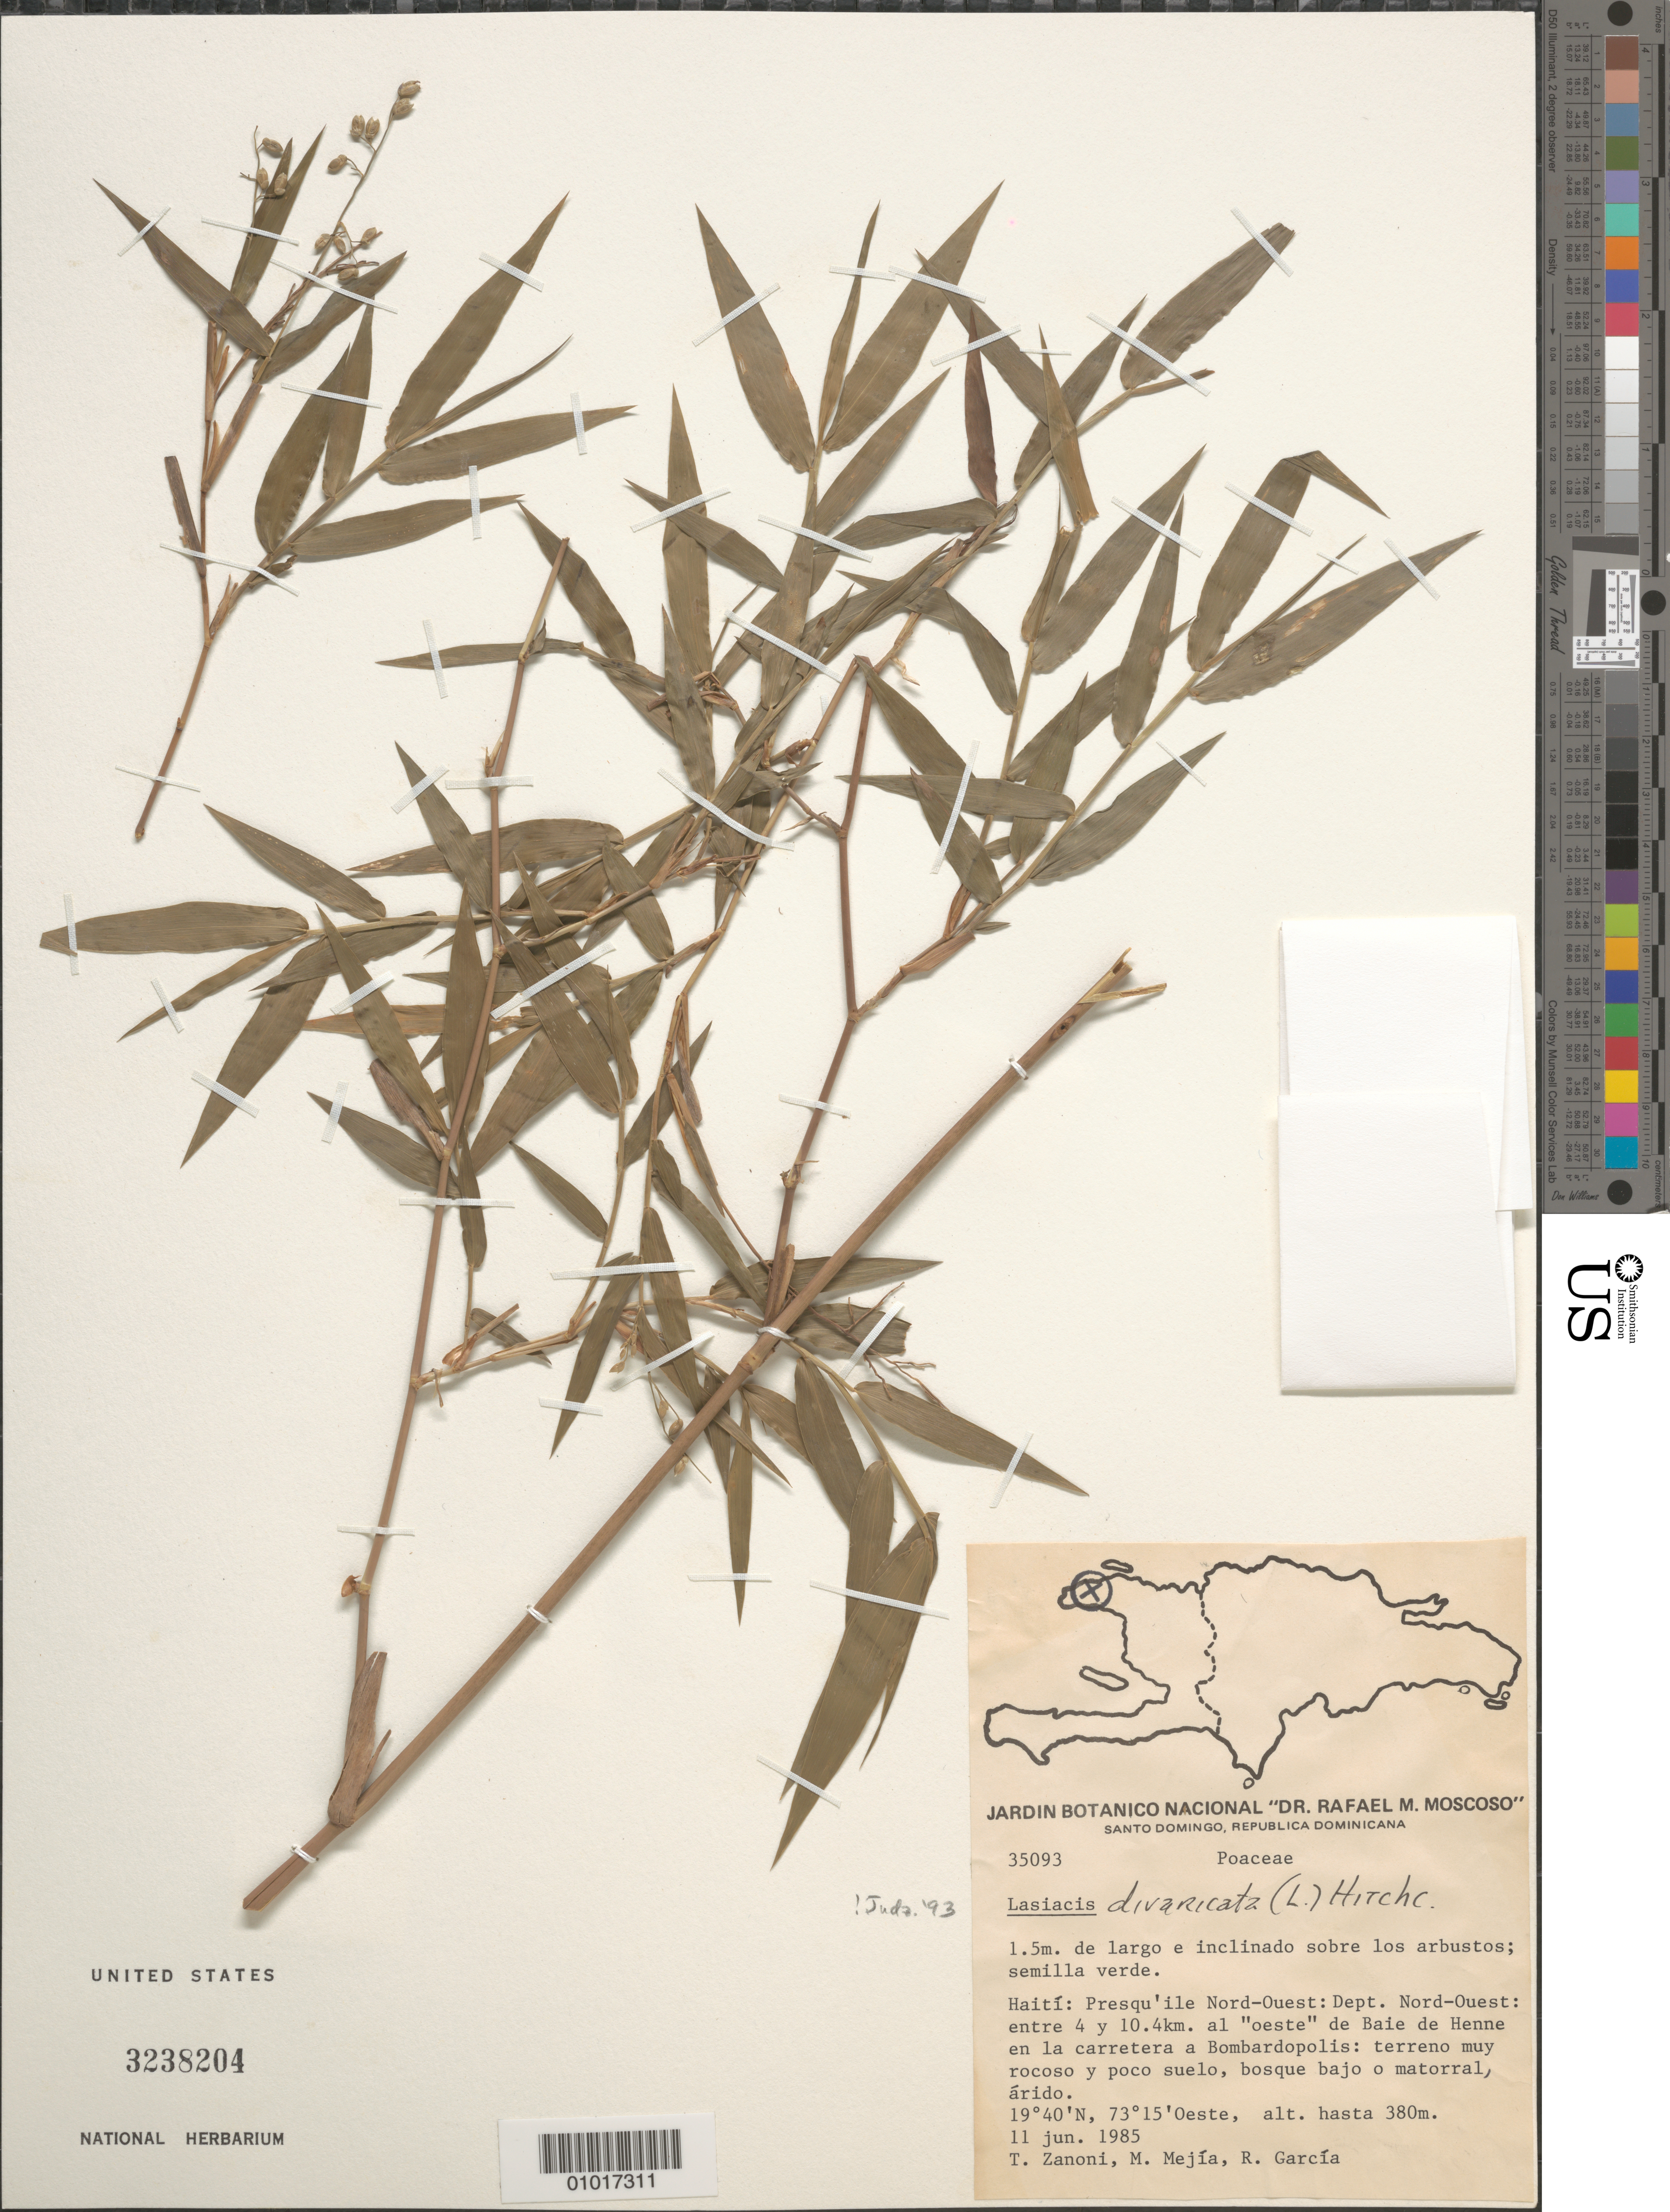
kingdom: Plantae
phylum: Tracheophyta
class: Liliopsida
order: Poales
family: Poaceae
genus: Lasiacis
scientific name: Lasiacis divaricata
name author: (L.) Hitchc.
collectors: T. A. Zanoni, M. Mejia & R. G. García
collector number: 35093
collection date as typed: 11 Jun 1985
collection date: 1985-06-11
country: Haiti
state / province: Nord-Óuest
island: Hispaniola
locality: entre 4 y 10.4 km. al "Oeste" de Baie de Henne en la carretera a Bombardopolis: terreno muy rocoso y poco suelo, bosque bajo o matorral, arido.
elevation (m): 380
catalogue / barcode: US 3238204